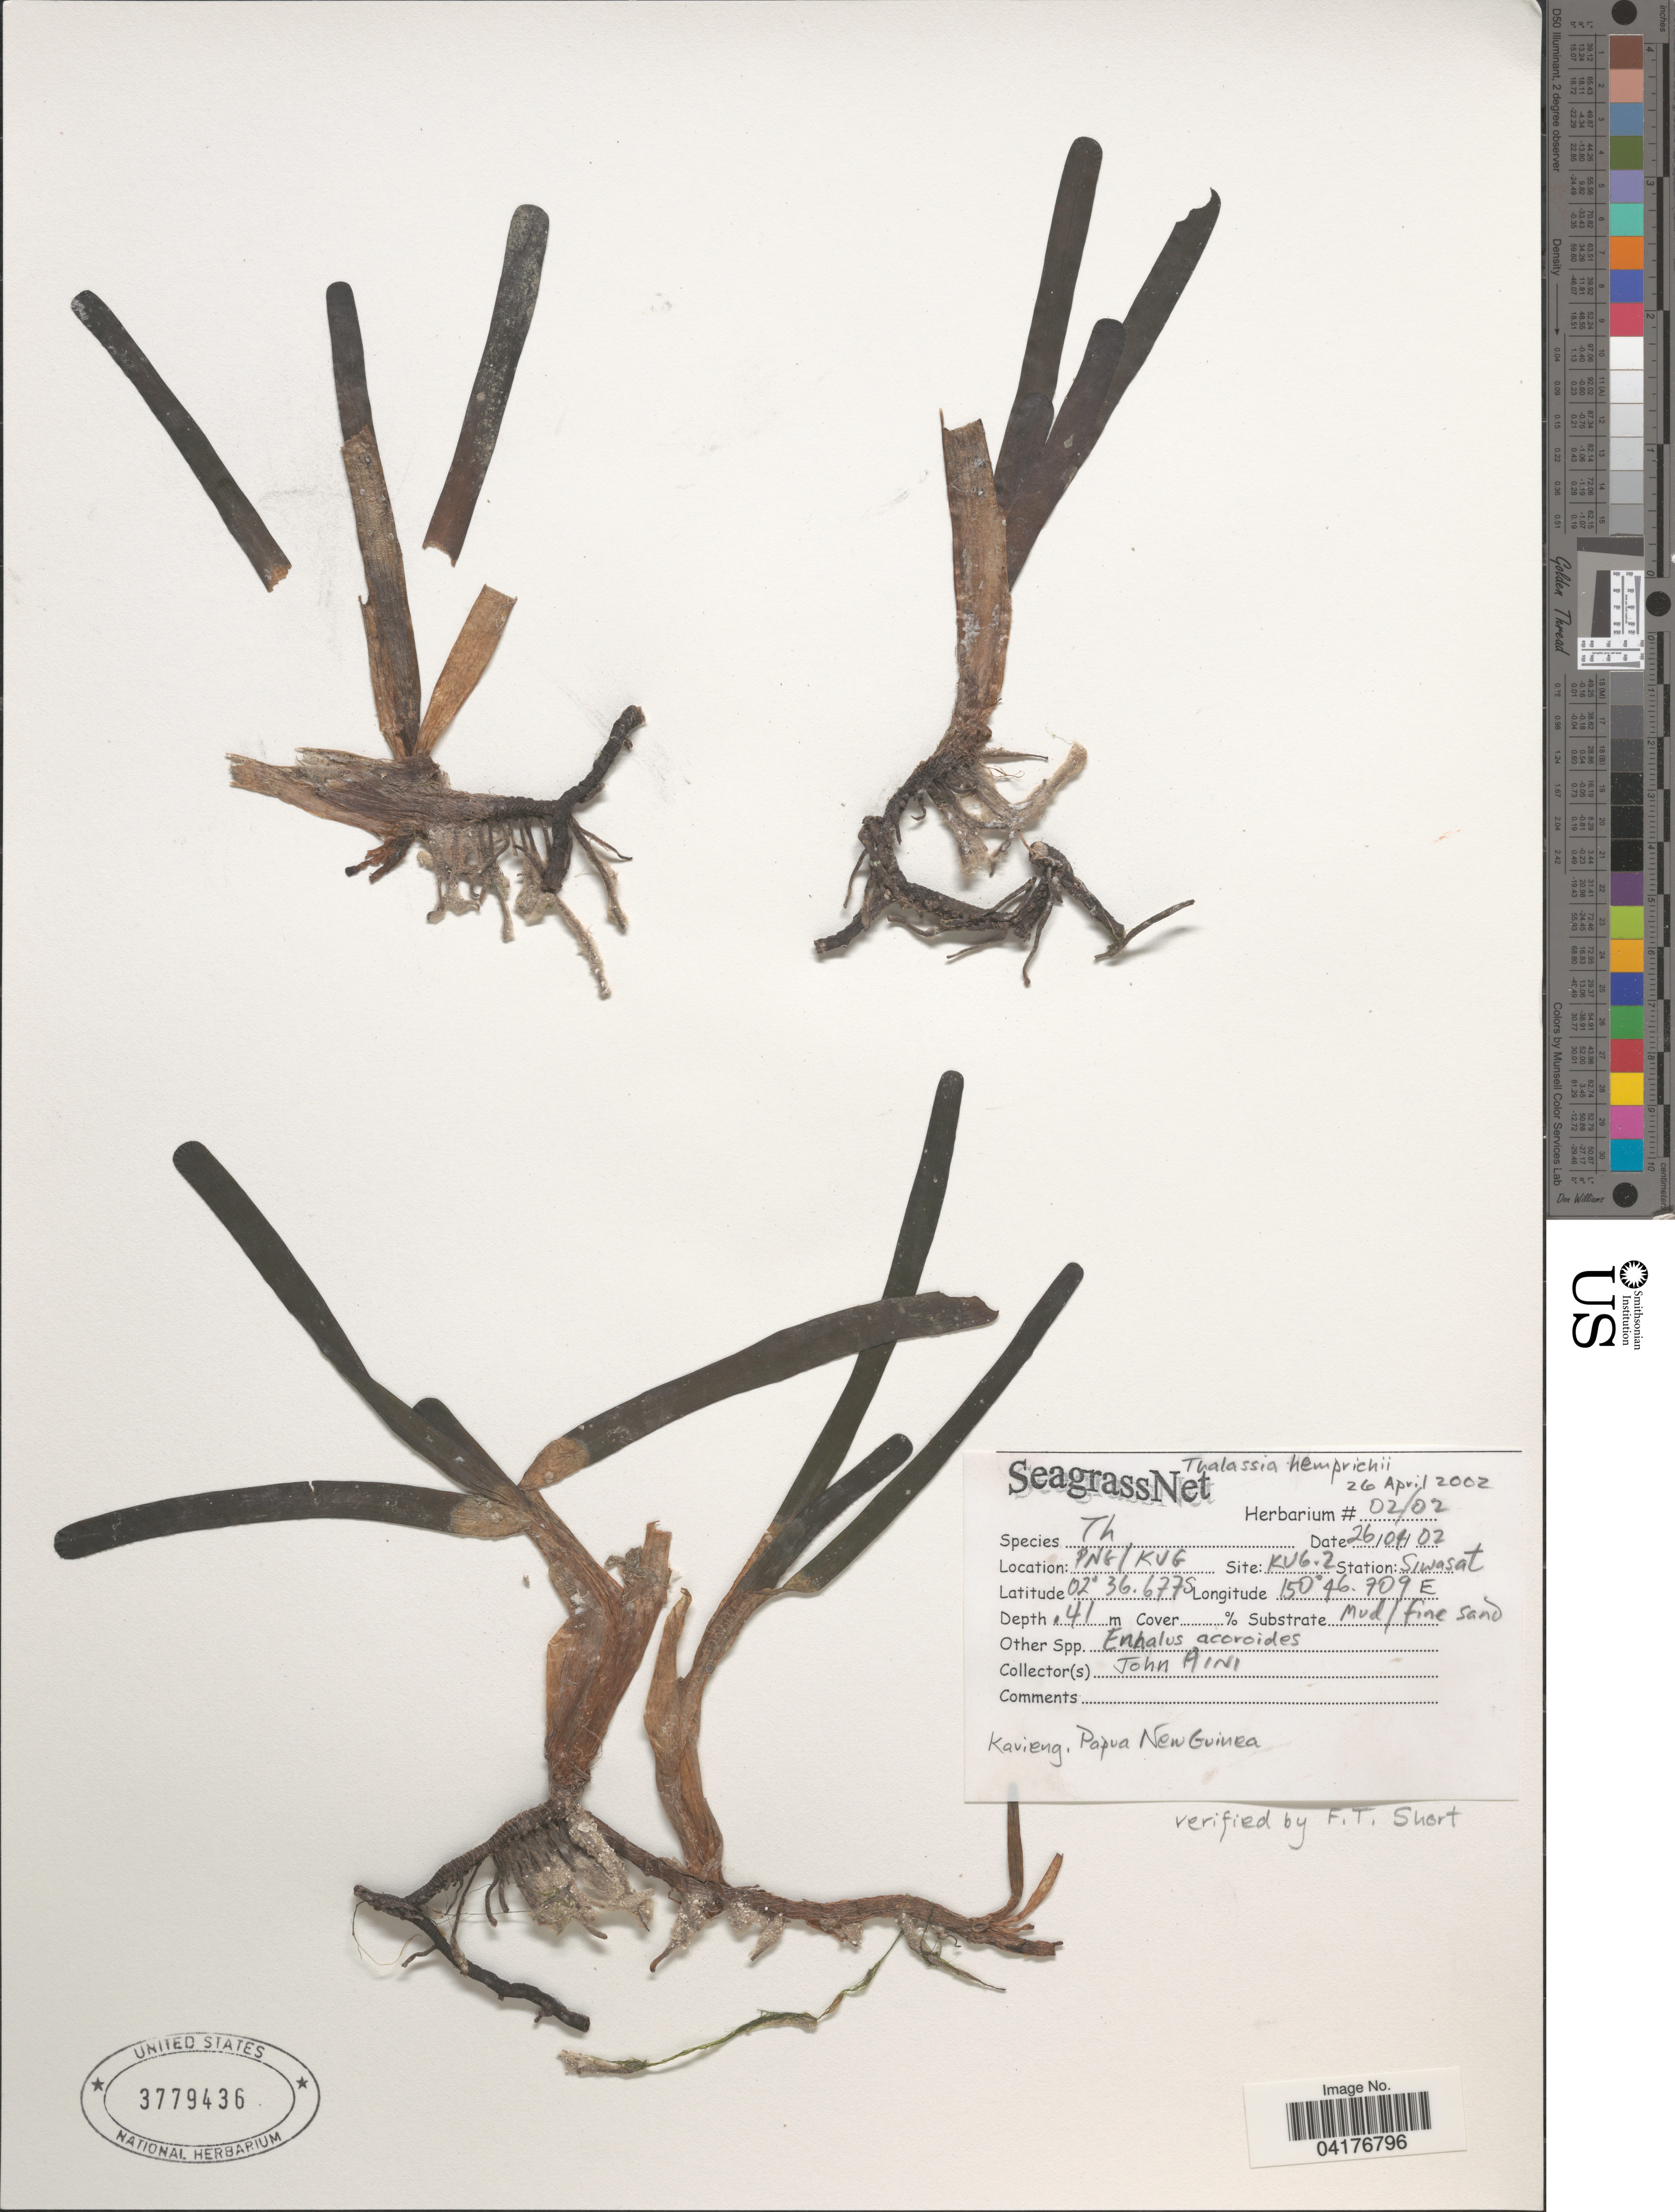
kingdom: Plantae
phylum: Tracheophyta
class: Liliopsida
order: Alismatales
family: Hydrocharitaceae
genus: Enhalus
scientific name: Enhalus acoroides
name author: (L. f.) Royle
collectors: J. Aini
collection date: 2002-04-26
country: Papua New Guinea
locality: KVG. Site: KV6-2. Station: Siwasat. Kavieng.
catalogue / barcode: US 3779436